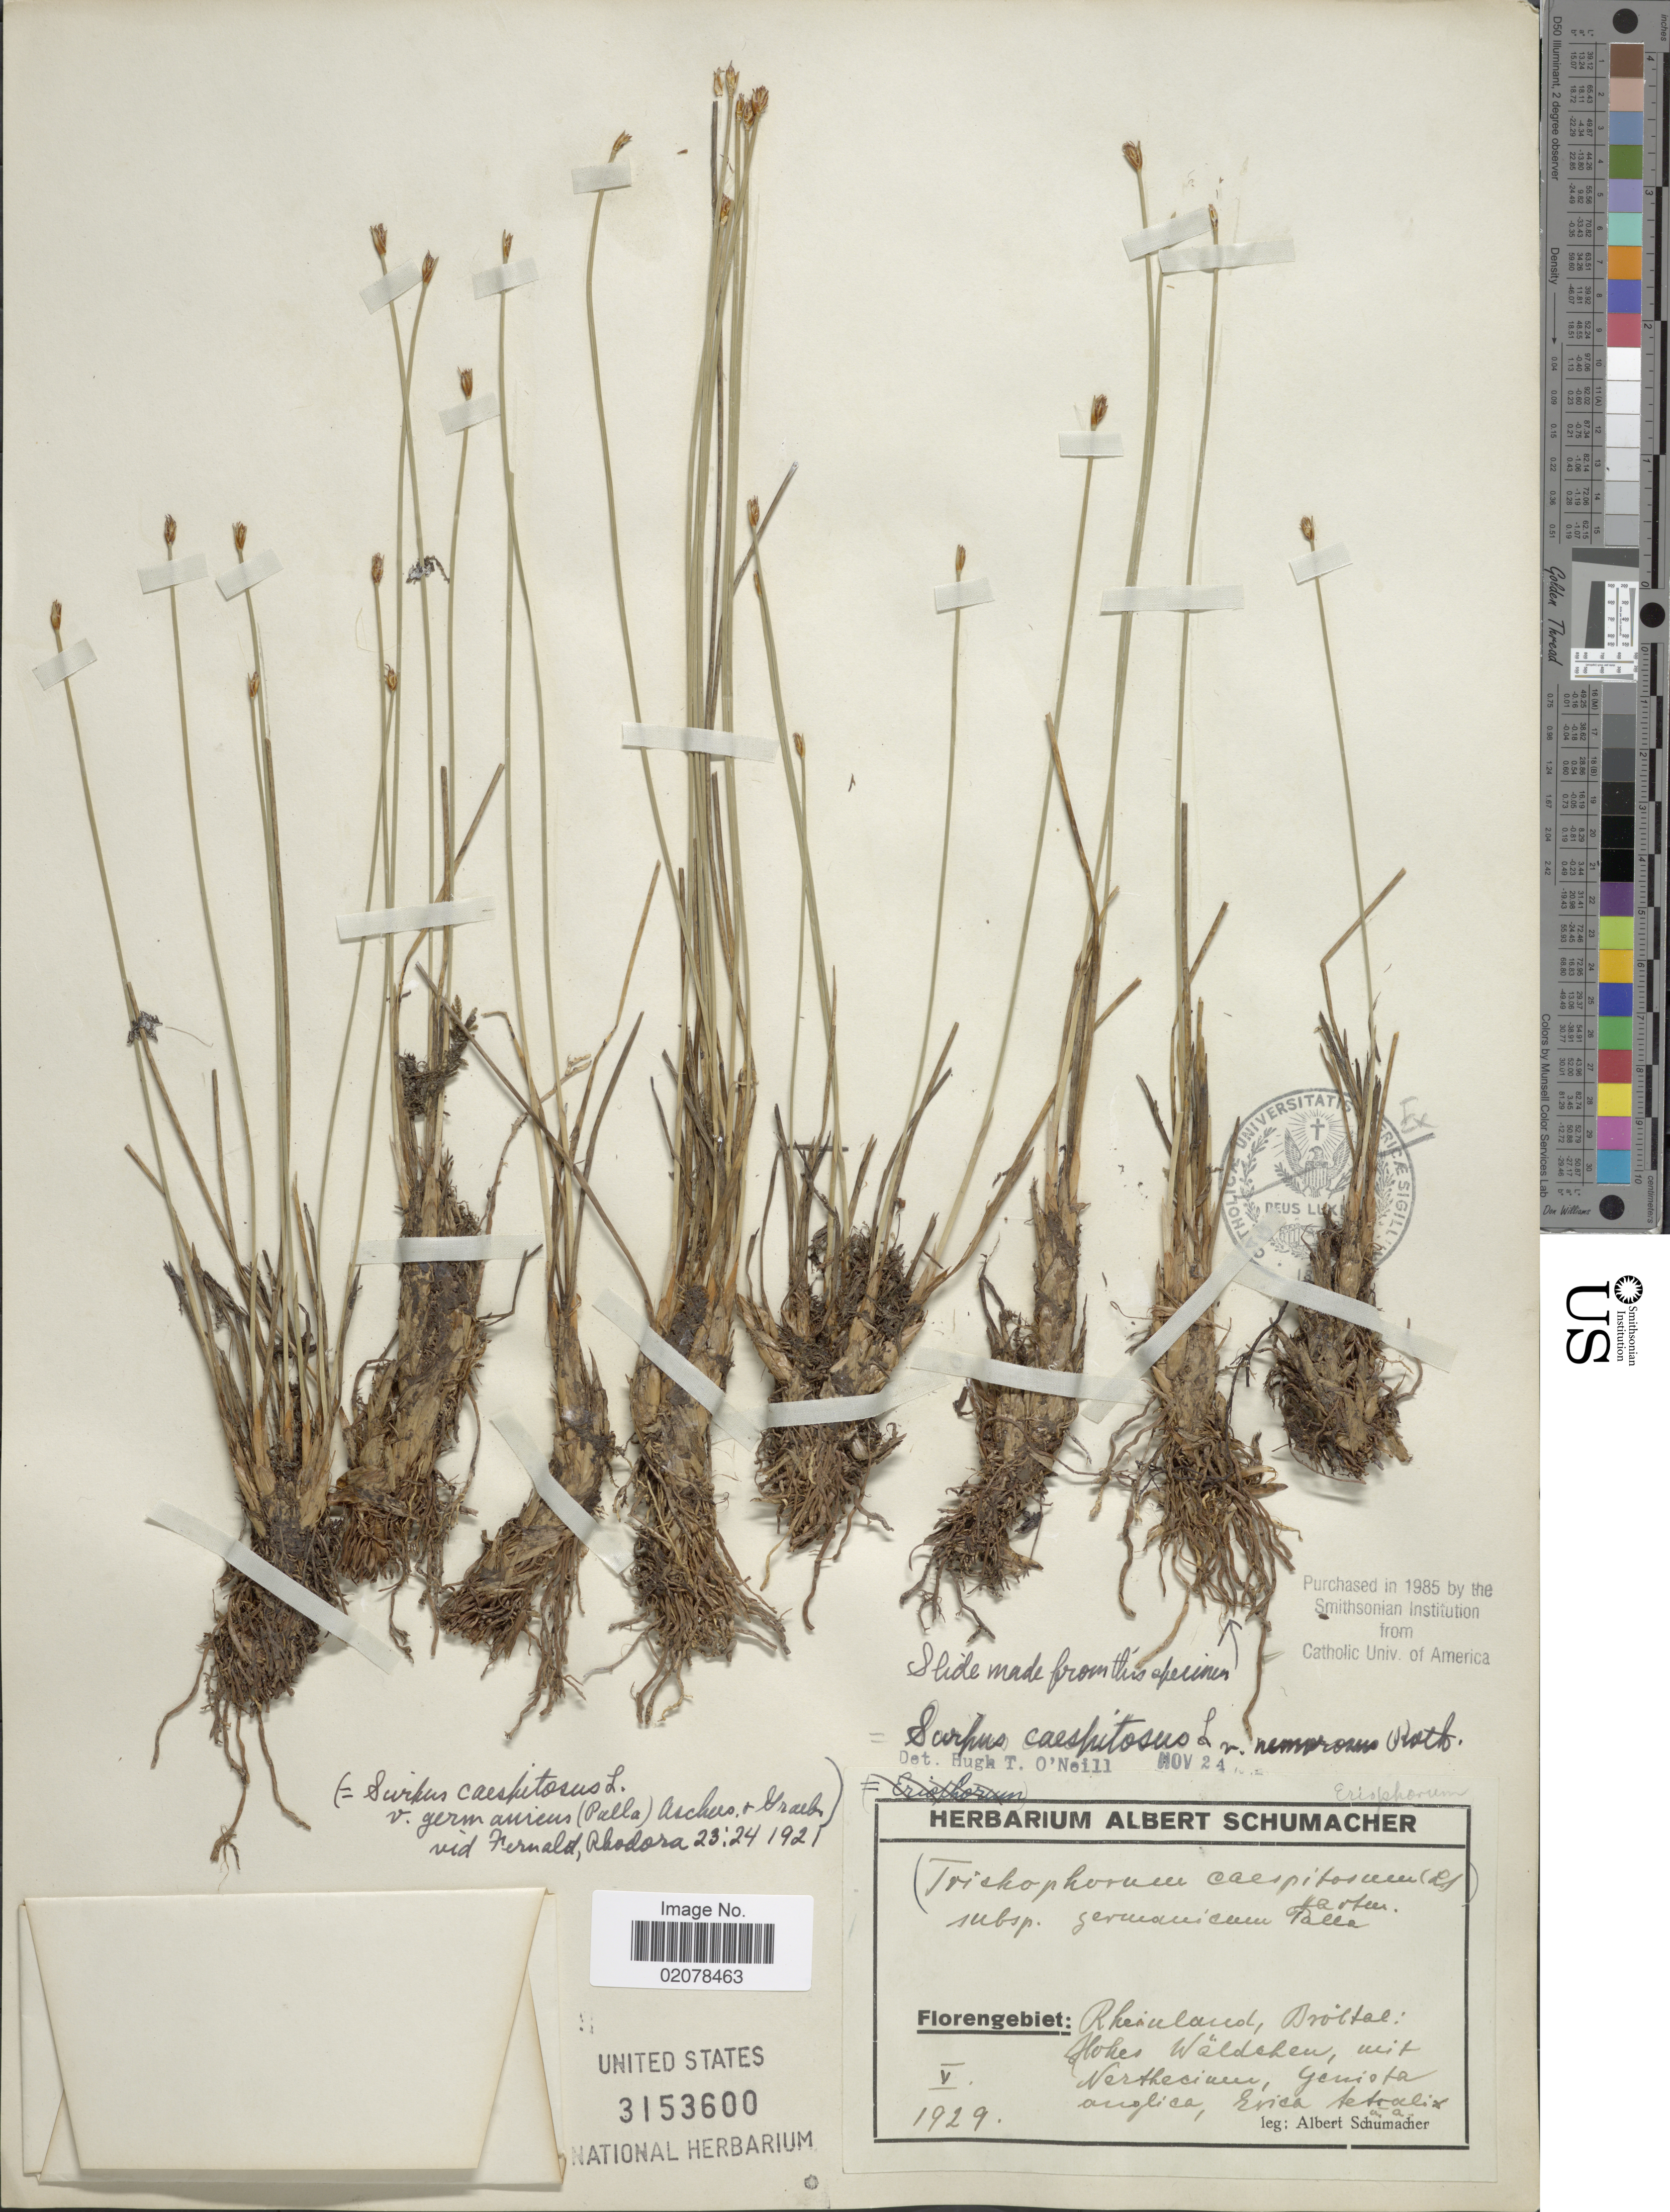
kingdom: Plantae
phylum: Tracheophyta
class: Liliopsida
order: Poales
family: Cyperaceae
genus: Trichophorum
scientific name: Trichophorum cespitosum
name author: (L.) Hartm.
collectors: A. Schumacher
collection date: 1929-05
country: Germany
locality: Theiulaud, Broltal: Hohes Waldeheu, uit Nertheciueur, geniota anlica, Erica tetralis [interpreted]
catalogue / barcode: US 3153600